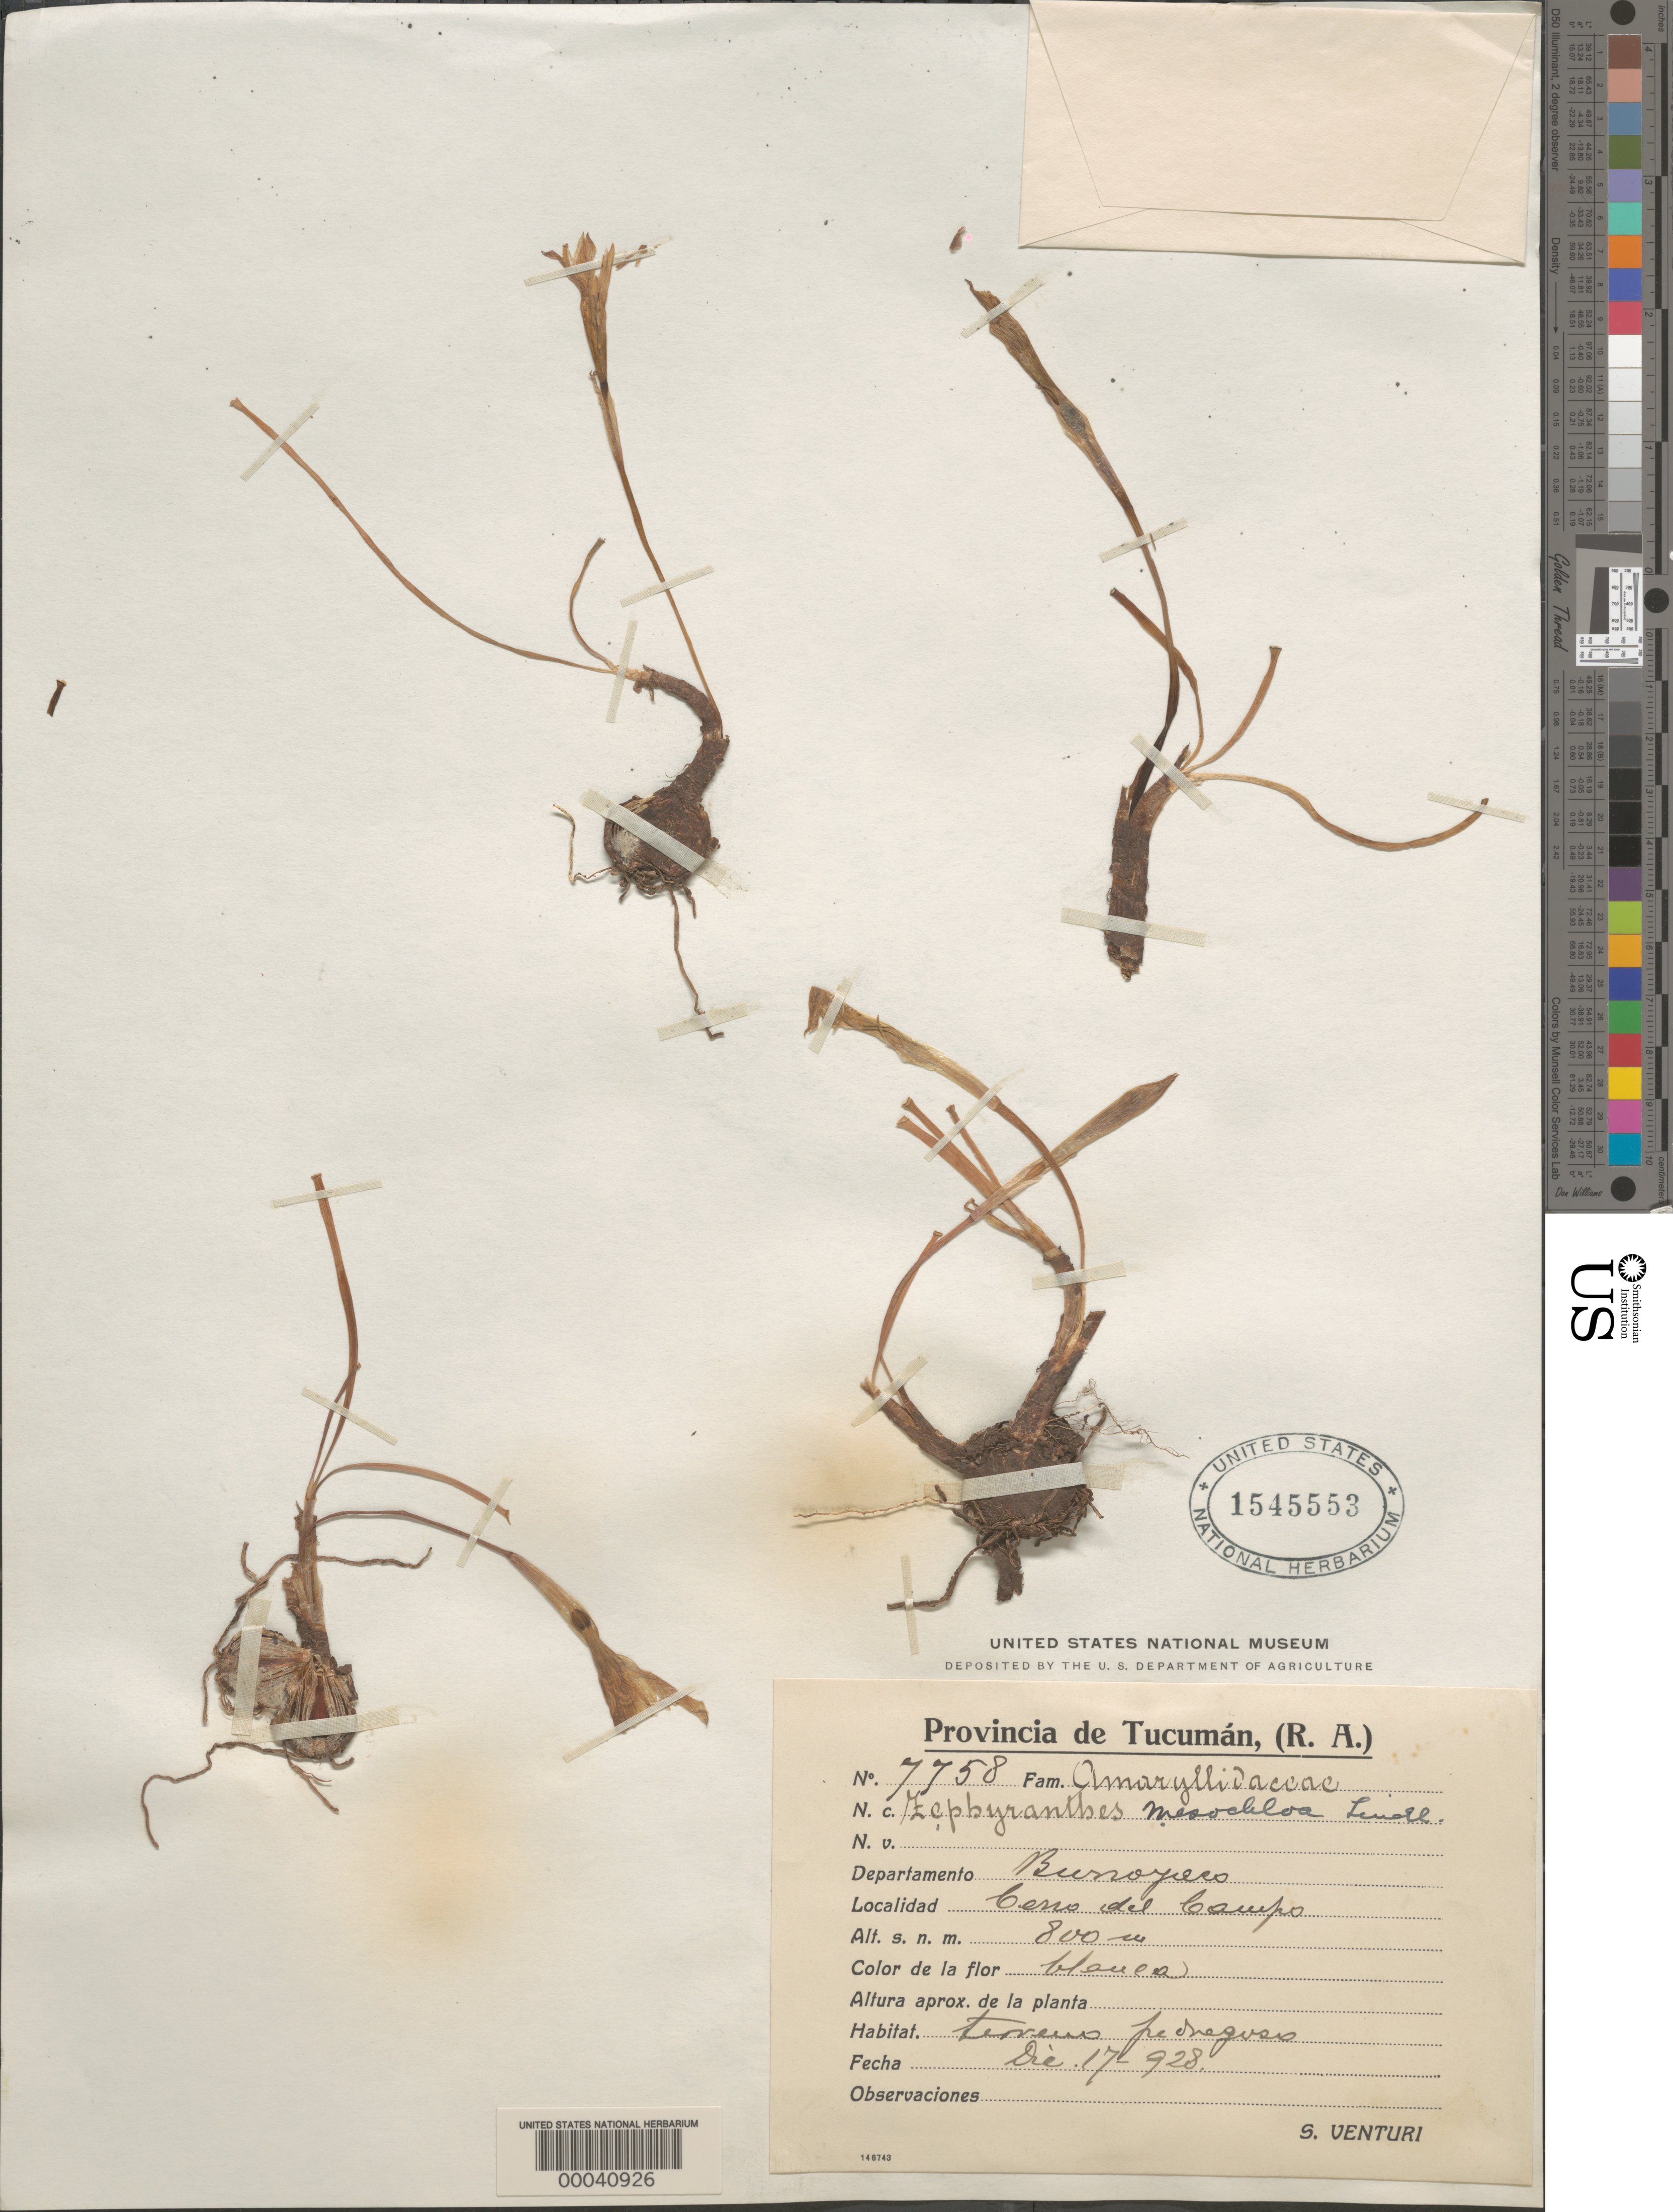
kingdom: Plantae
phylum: Tracheophyta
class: Liliopsida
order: Asparagales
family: Amaryllidaceae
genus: Zephyranthes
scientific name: Zephyranthes mesochloa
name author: Herb. ex Lindl.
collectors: S. Venturi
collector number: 7758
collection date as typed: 17 Dec 1928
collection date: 1928-12-17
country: Argentina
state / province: Tucumán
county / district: Burruyaco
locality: Cerro del Campo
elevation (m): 800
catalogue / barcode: US 1545553